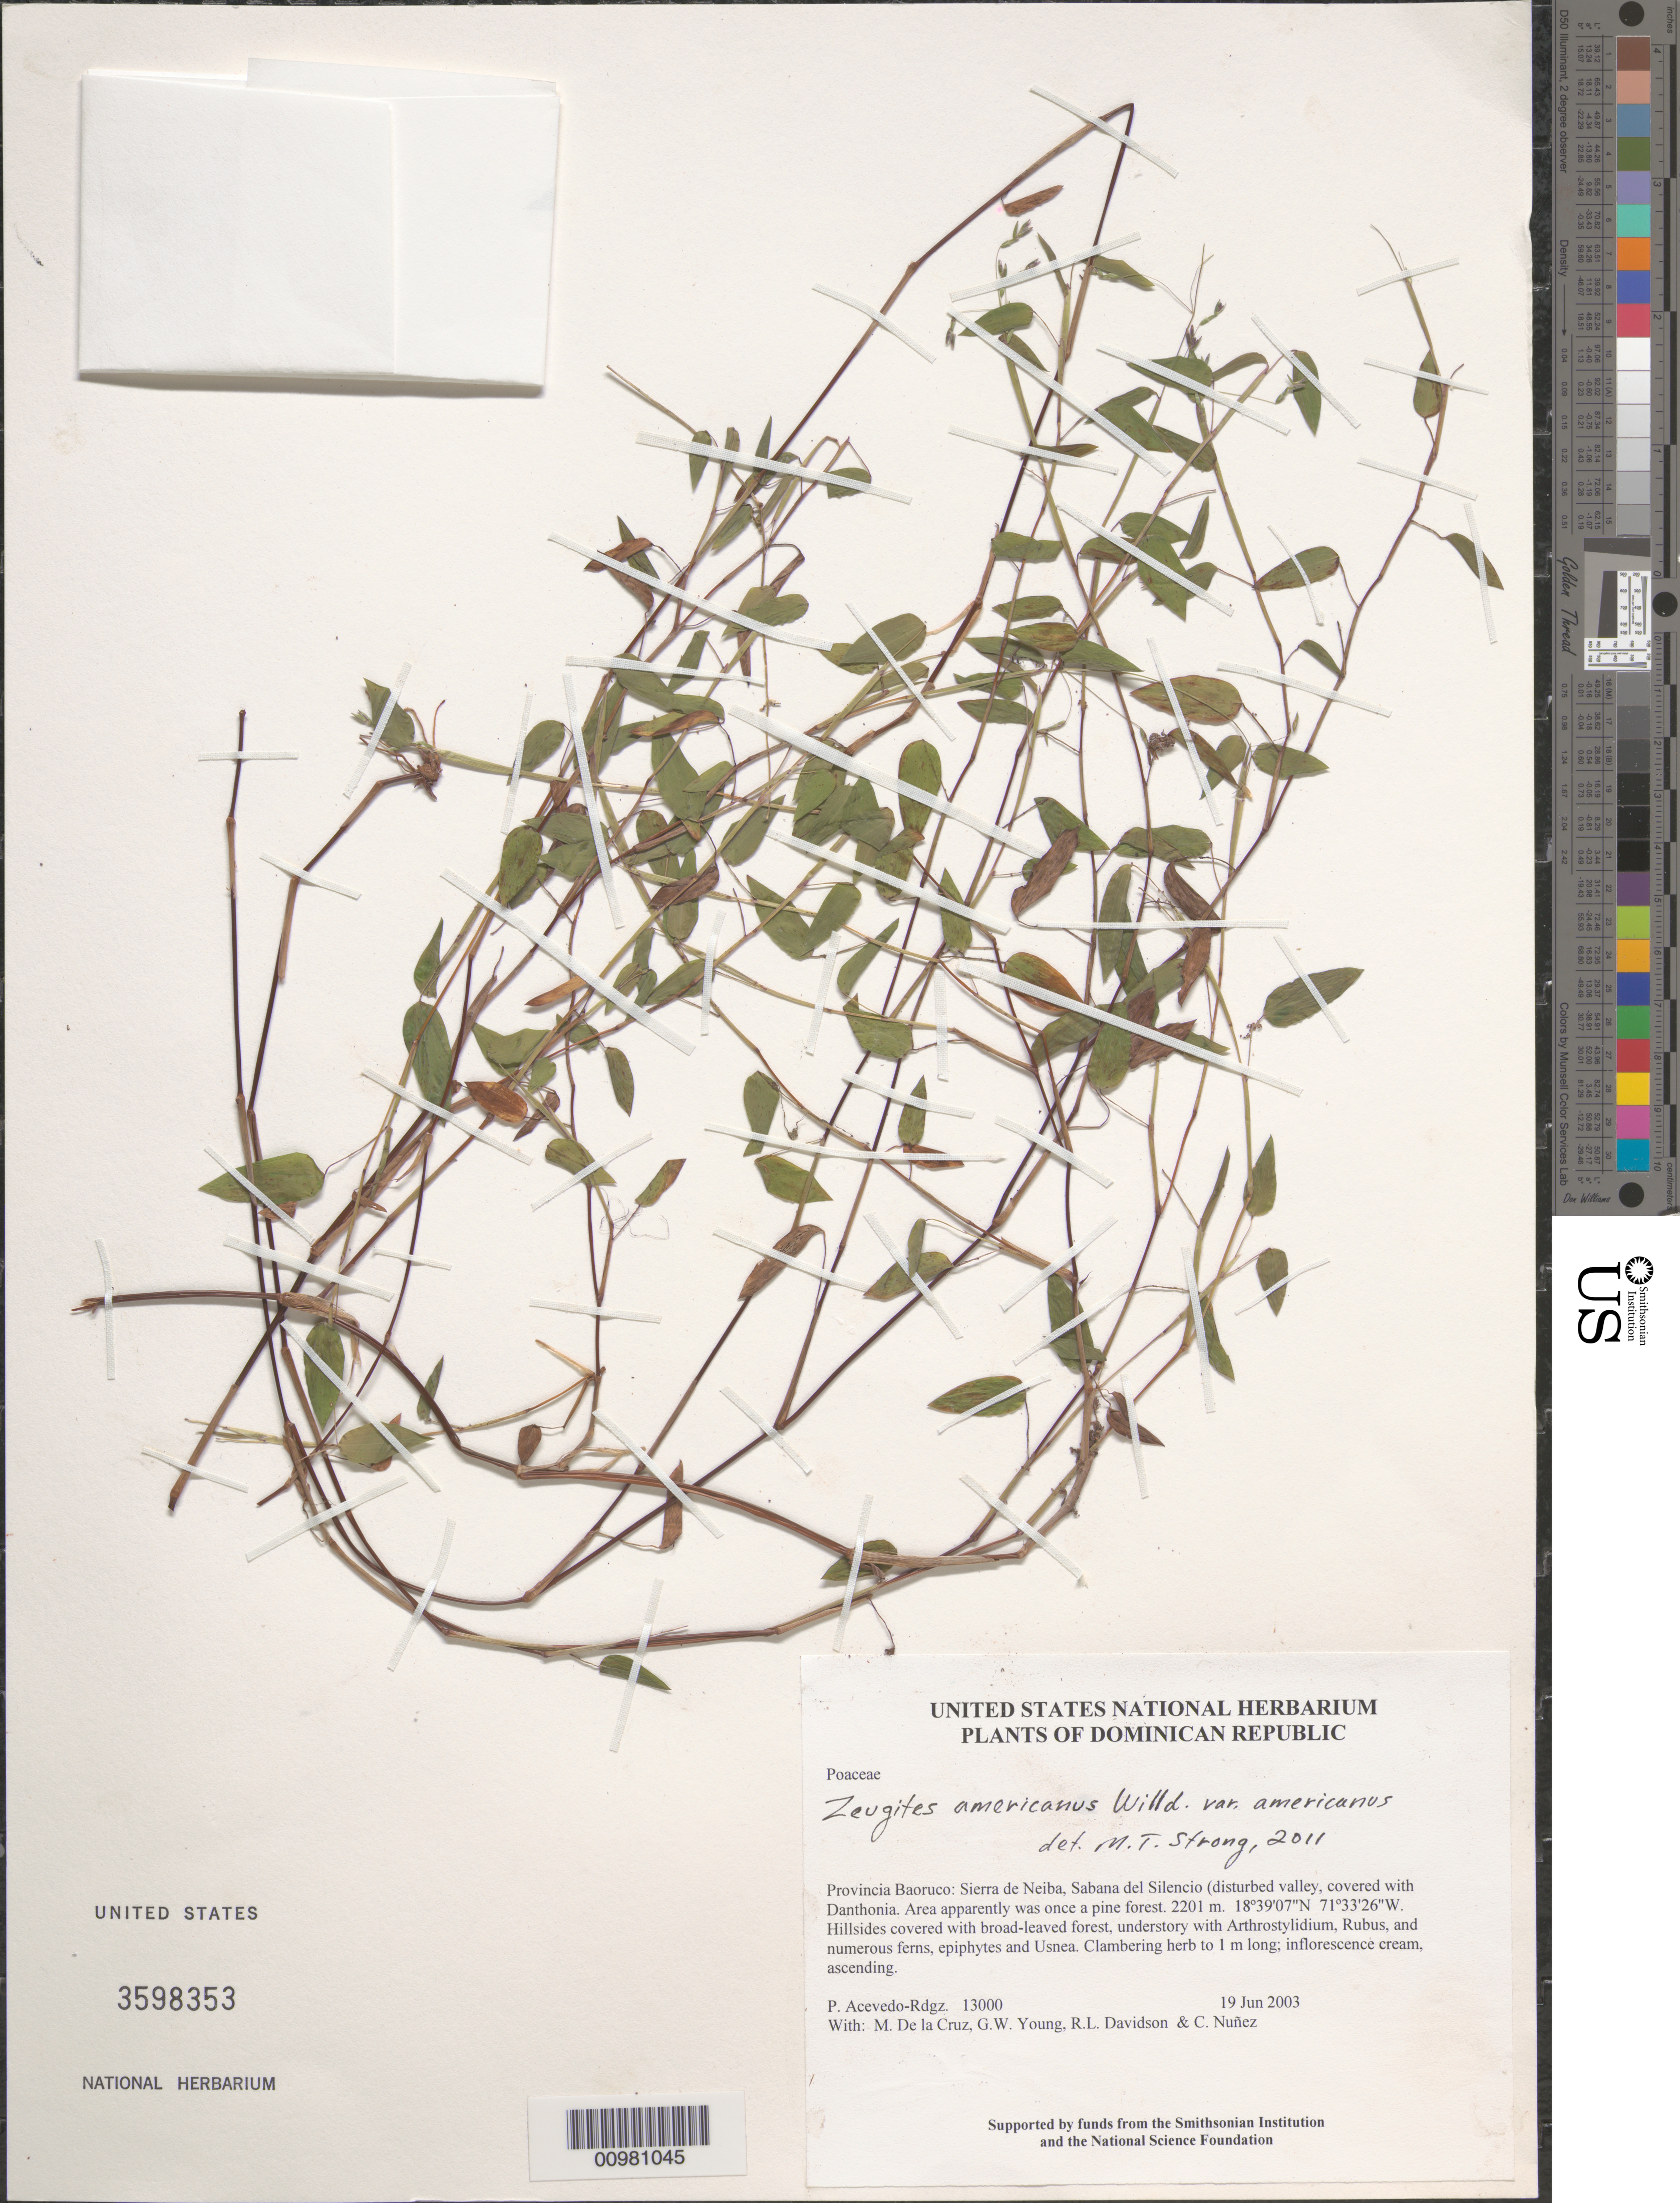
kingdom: Plantae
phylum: Tracheophyta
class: Liliopsida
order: Poales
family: Poaceae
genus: Zeugites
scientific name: Zeugites americanus var. americanus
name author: Willd.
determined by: Strong, M. T., (US), Smithsonian Institution - National Museum of Natural History (UNITED STATES)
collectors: P. Acevedo-Rodr., M. de la Cruz, J. Rawlins, G. Young, R. Davidson & C. Nunez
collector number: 13000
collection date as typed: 19 Jun 2003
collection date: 2003-06-19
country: Dominican Republic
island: Hispaniola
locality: Provincia Baoruco: Sierra de Neiba, Sabana del Silencio (disturbed valley, covered with Danthonia. Area apparently was once a pine forest.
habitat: Hillsides covered with broad-leaved forest, understory with Arthrostylidium, Rubus, and numerous ferns, epiphytes and Usnea.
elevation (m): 2201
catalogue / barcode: US 3598353